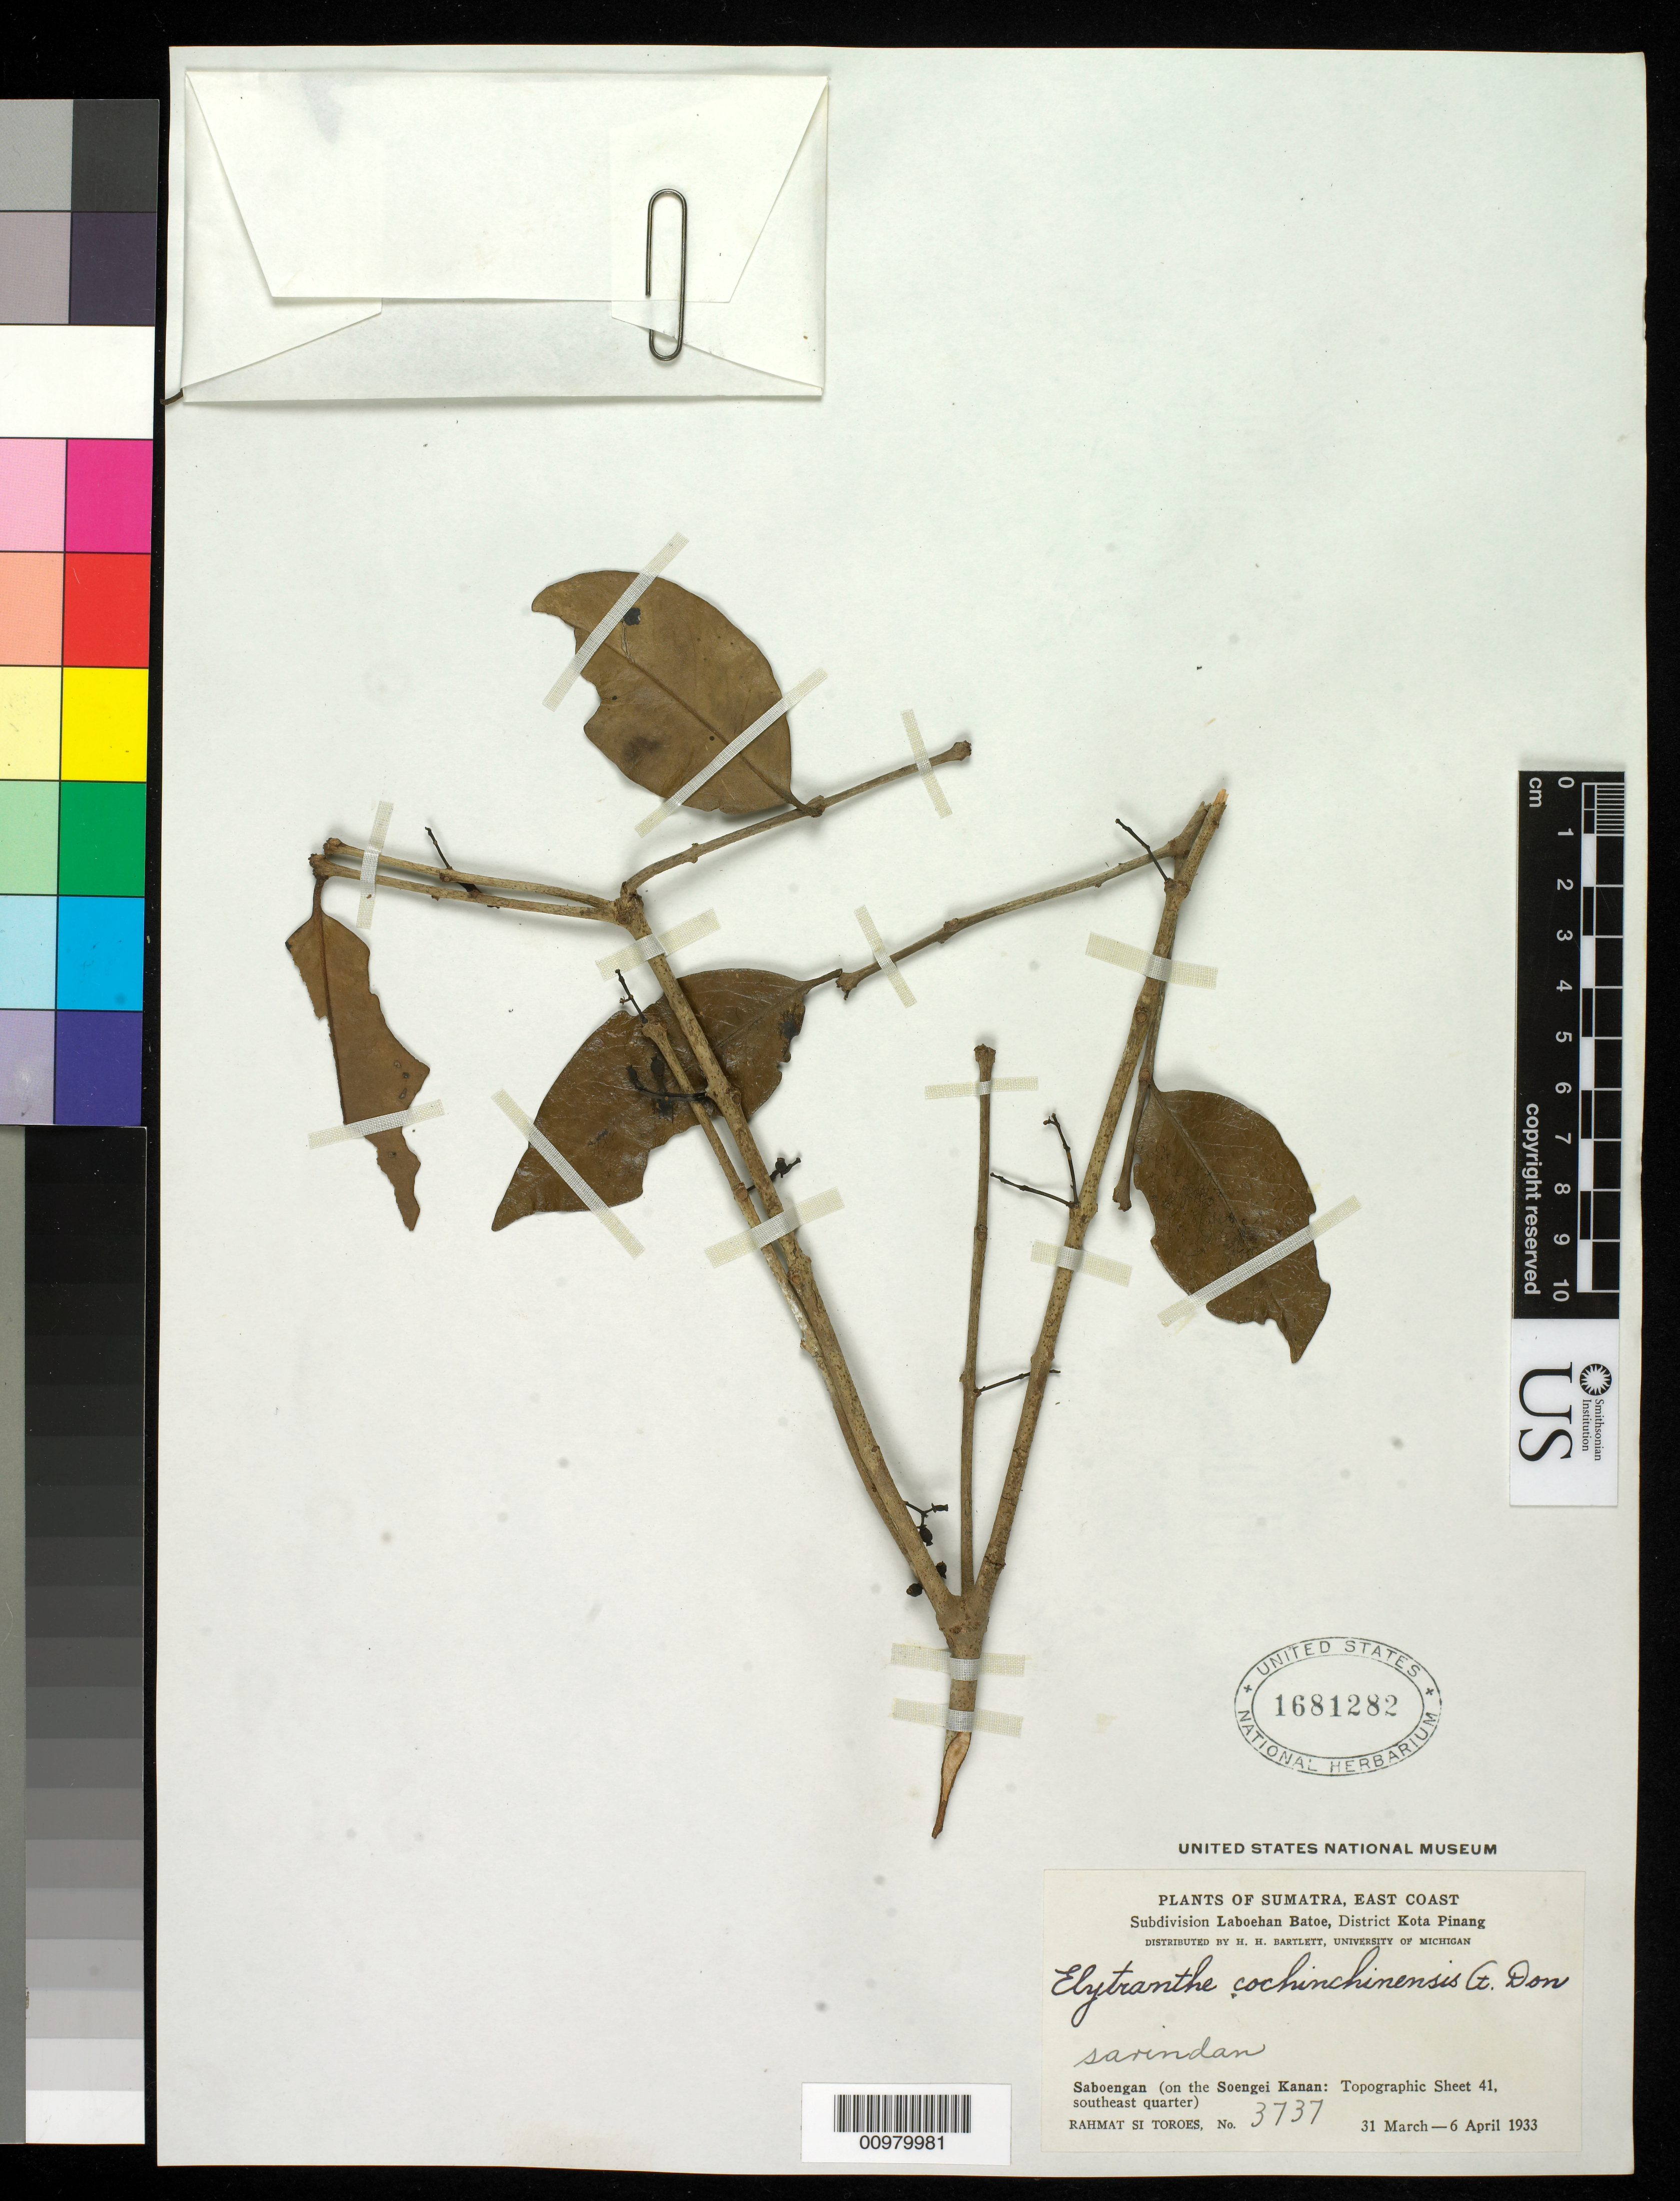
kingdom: Plantae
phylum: Tracheophyta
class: Magnoliopsida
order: Santalales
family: Loranthaceae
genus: Elytranthe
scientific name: Elytranthe cochinchinensis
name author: (Lour.) G. Don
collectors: Rahmat Si Boeea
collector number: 3737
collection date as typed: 31 Mar 1933 to 06 Apr 1933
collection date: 1933-03-31/1933-04-06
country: Indonesia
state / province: Sumatra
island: Sumatra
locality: Saboengan on the Soengei Kanan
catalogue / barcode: US 1681282